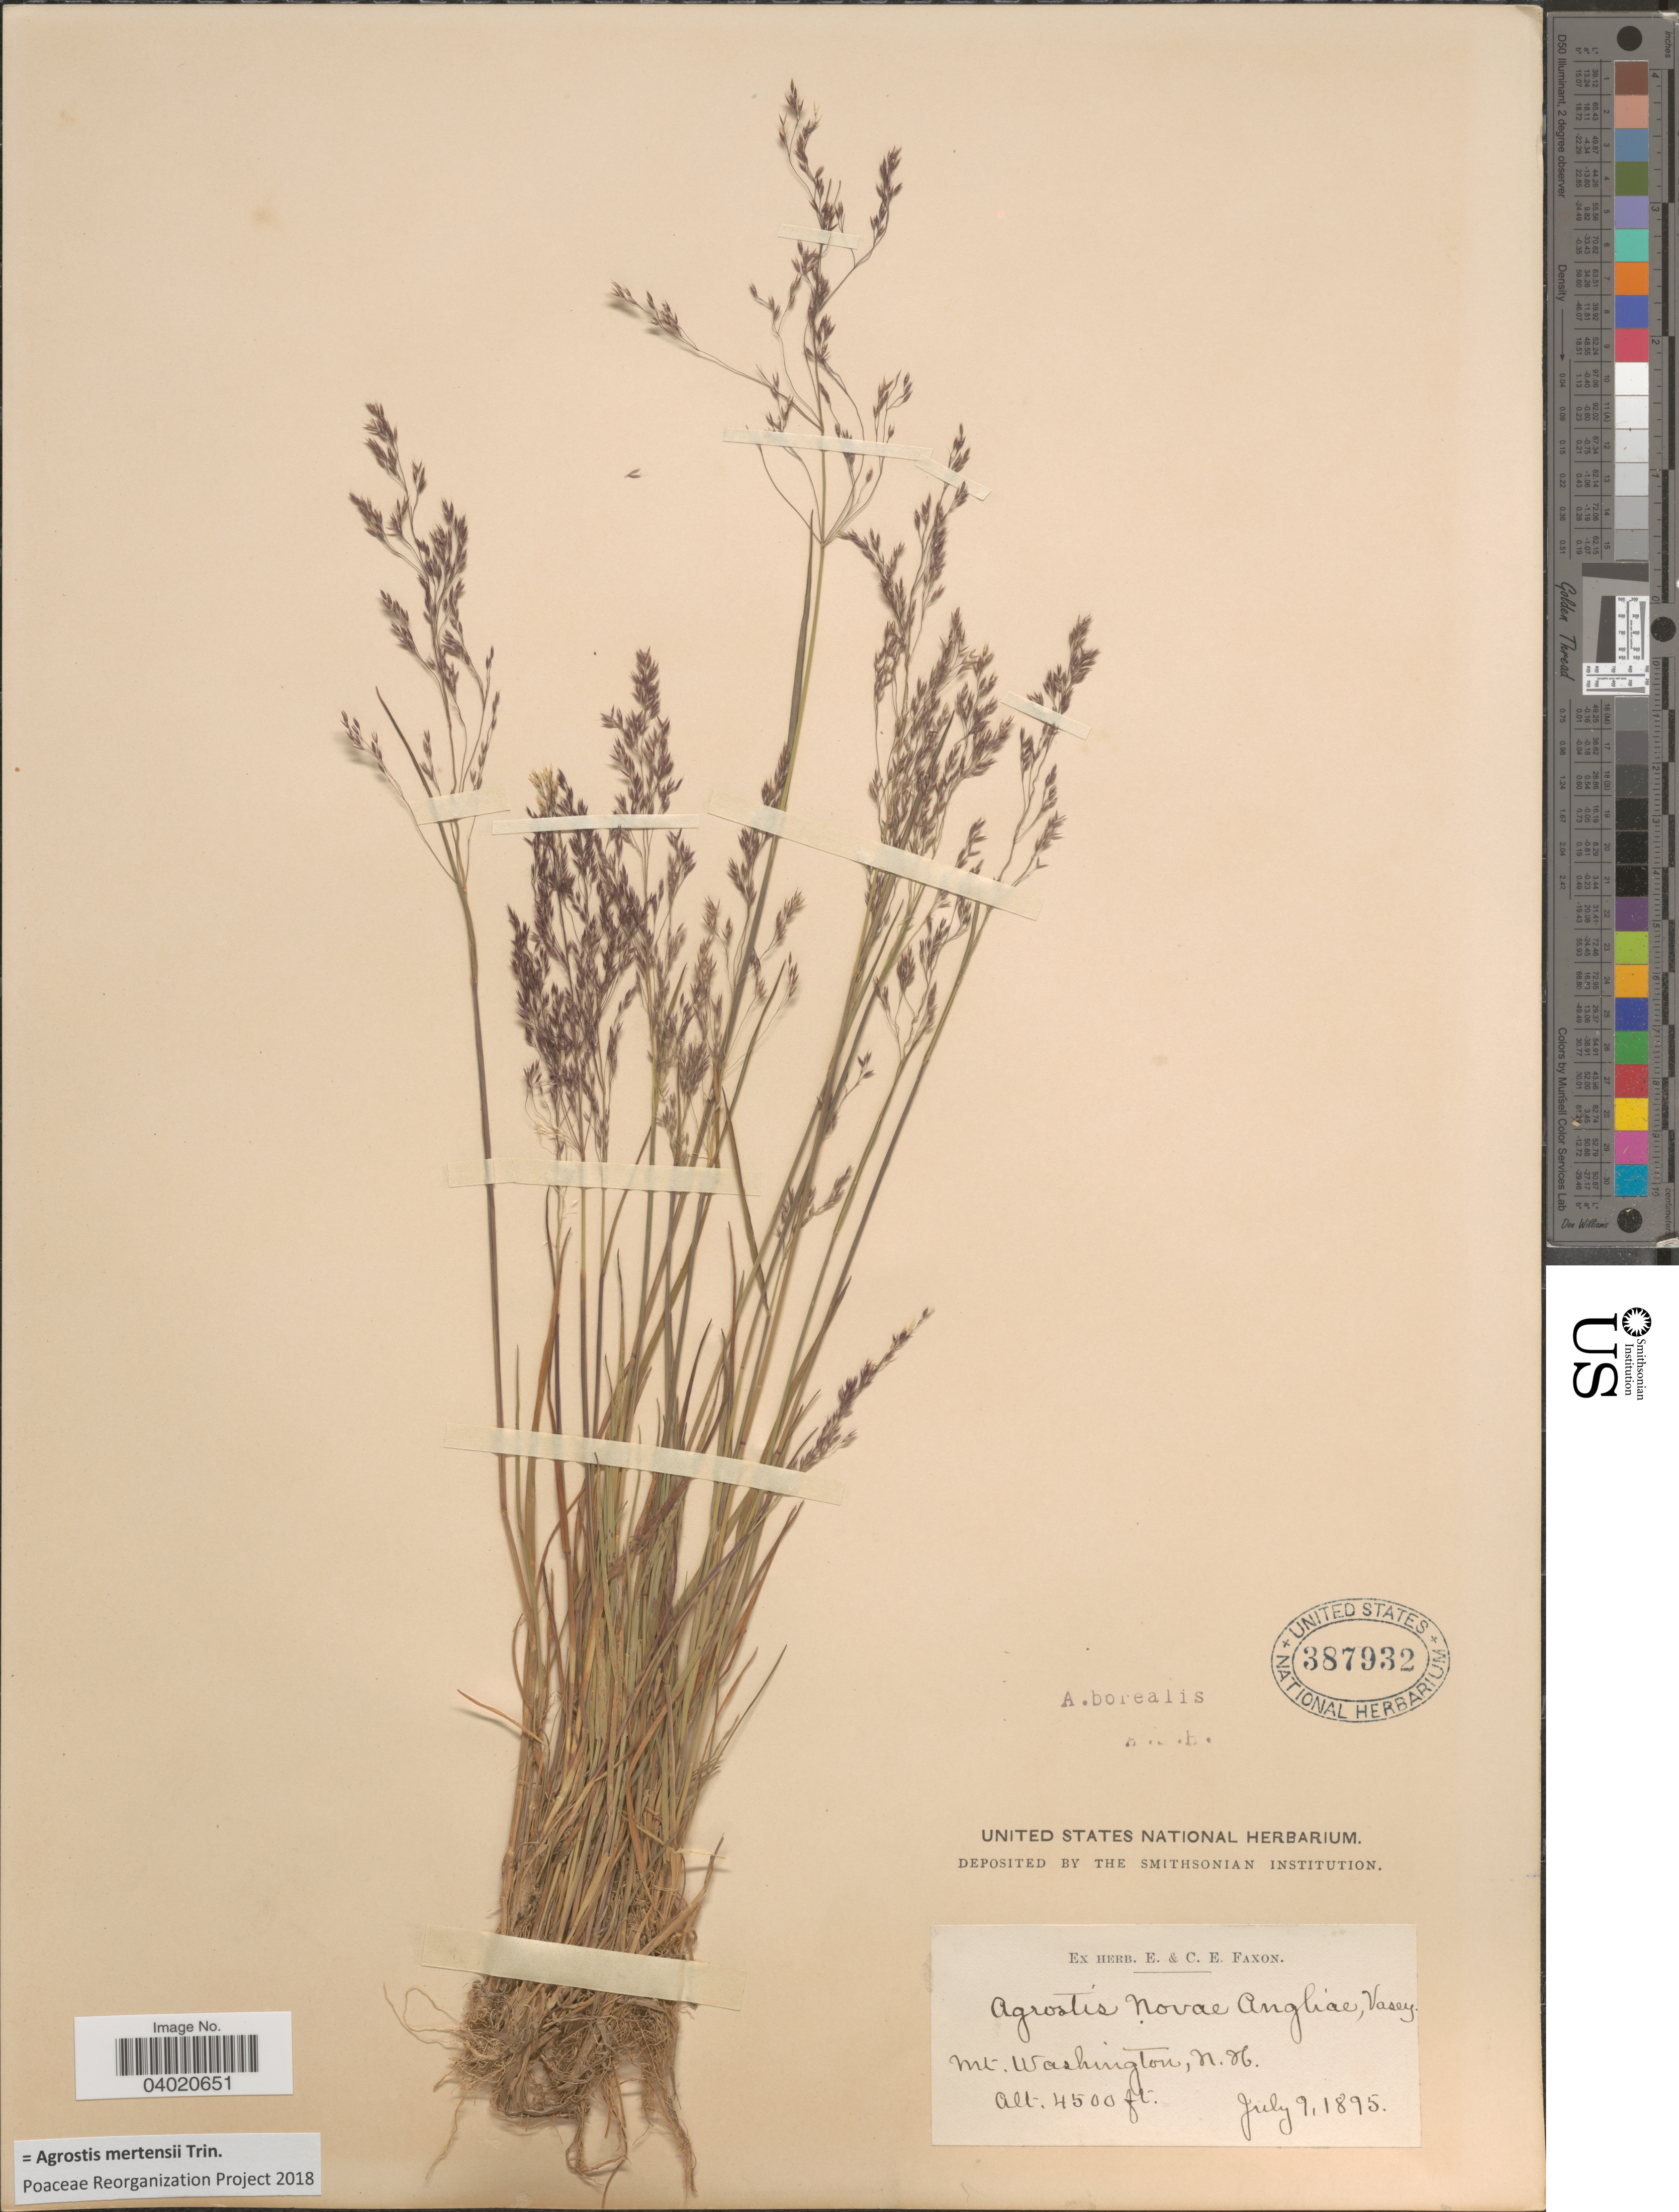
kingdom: Plantae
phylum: Tracheophyta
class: Liliopsida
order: Poales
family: Poaceae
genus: Agrostis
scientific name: Agrostis mertensii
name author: Trin.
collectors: ex herb. E. & C.E. Faxon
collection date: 1895-07-09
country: United States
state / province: New Hampshire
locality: Mt. Washington.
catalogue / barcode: US 387932